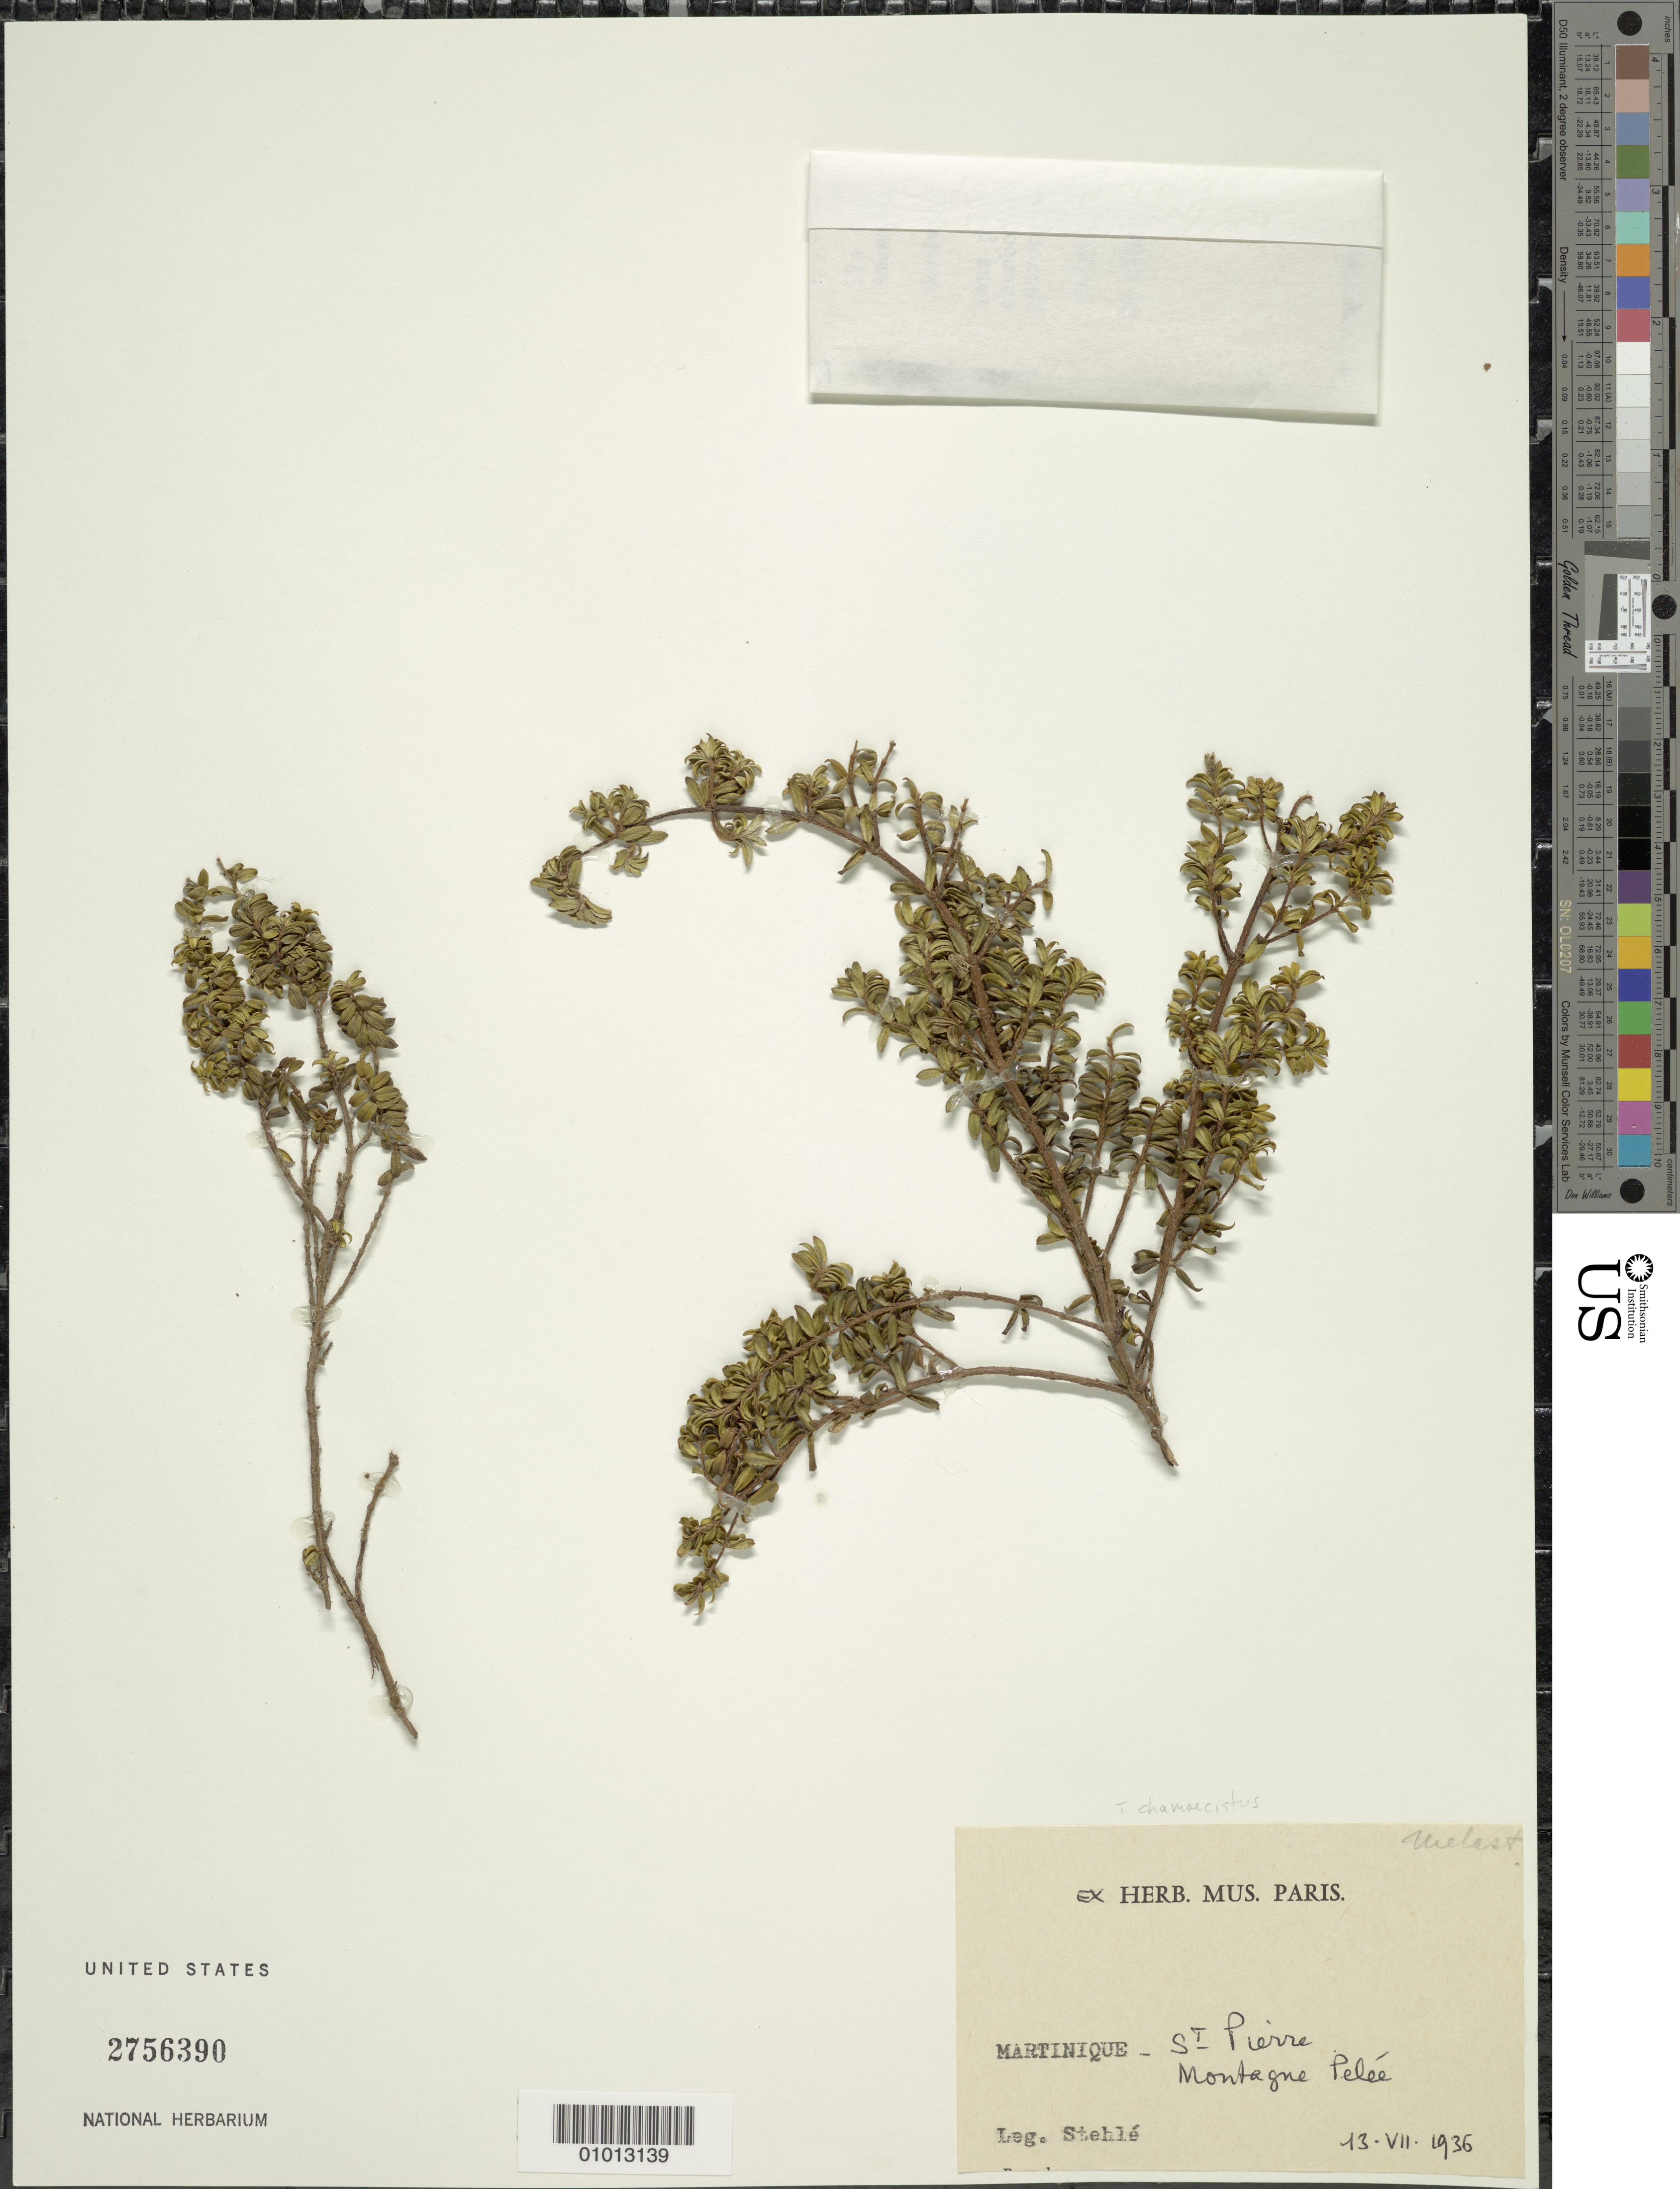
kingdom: Plantae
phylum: Tracheophyta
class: Magnoliopsida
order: Myrtales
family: Melastomataceae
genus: Chaetogastra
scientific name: Chaetogastra chamaecistus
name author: Griseb.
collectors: H. Stehlé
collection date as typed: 13 Jul 1936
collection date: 1936-07-13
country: Martinique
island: Martinique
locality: Montagne Pelée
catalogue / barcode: US 2756390